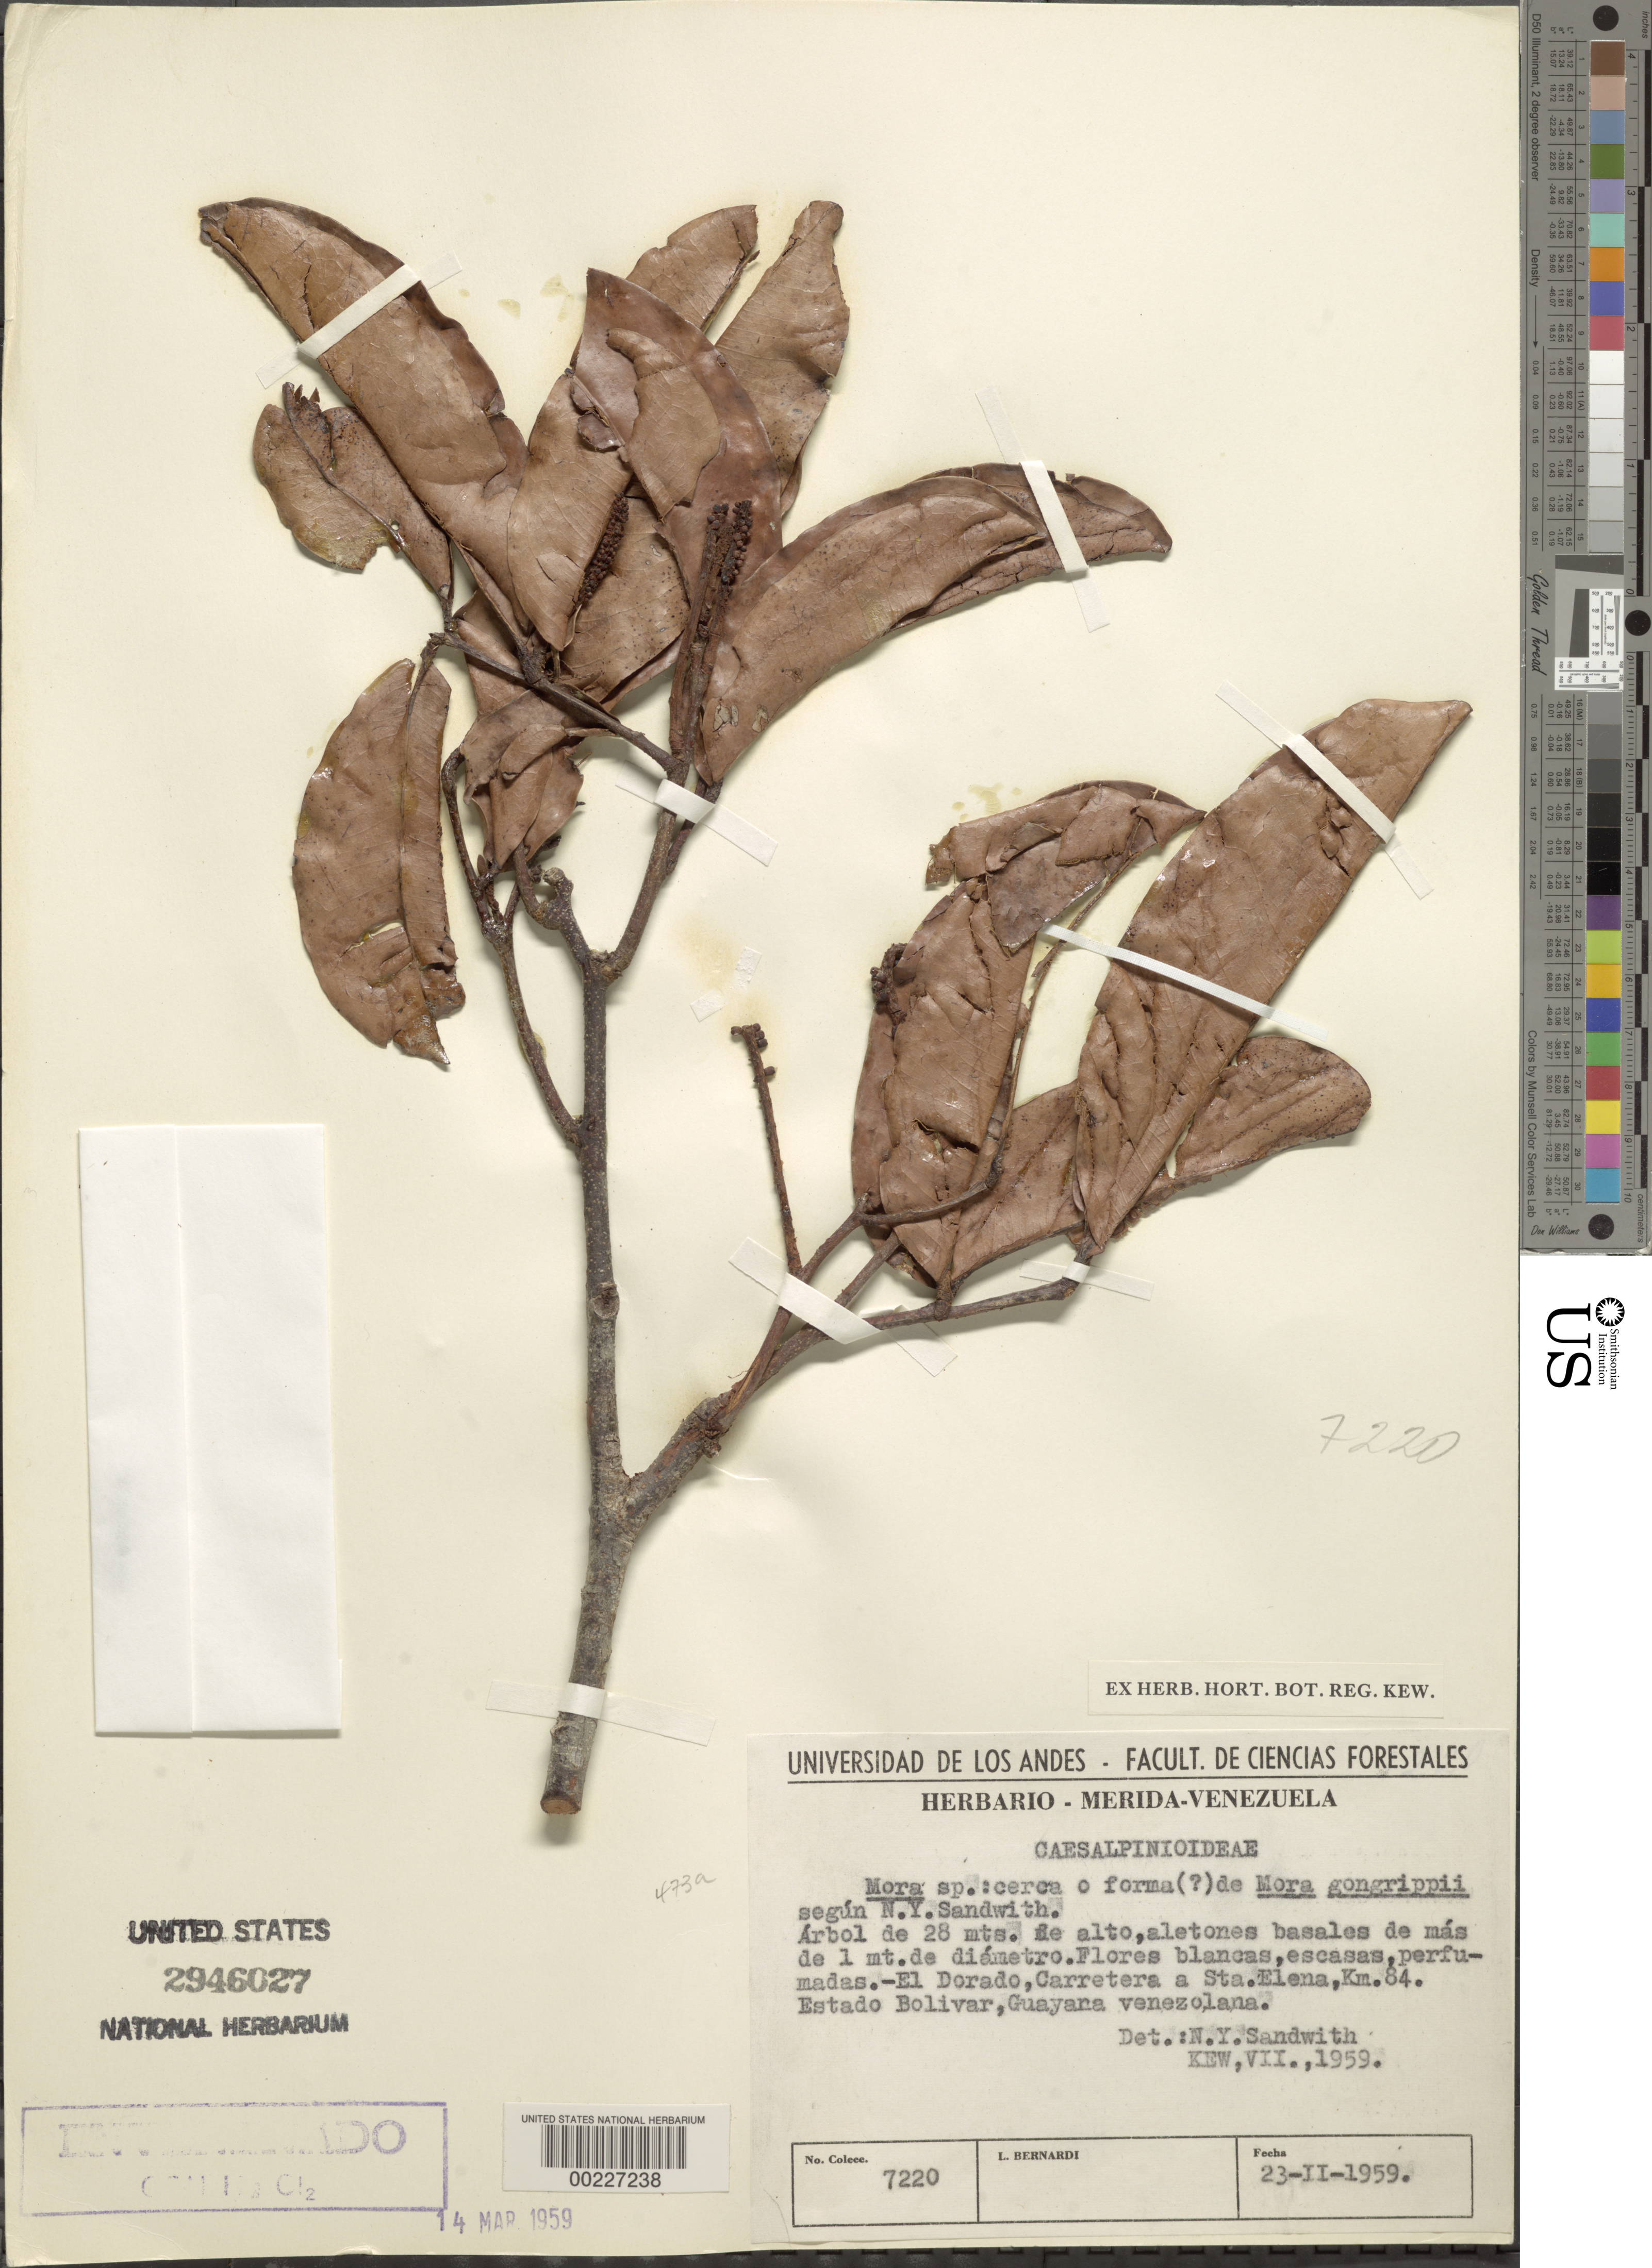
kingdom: Plantae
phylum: Tracheophyta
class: Magnoliopsida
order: Fabales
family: Fabaceae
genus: Mora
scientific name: Mora excelsa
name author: Benth.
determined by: Silva, G. S.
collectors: L. Bernardi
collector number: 7220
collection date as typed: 23 Feb 1959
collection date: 1959-02-23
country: Venezuela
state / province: Bolivar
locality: El dorado, carretera to sta. elena, km 84, guayana venezuela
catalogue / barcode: US 2946027